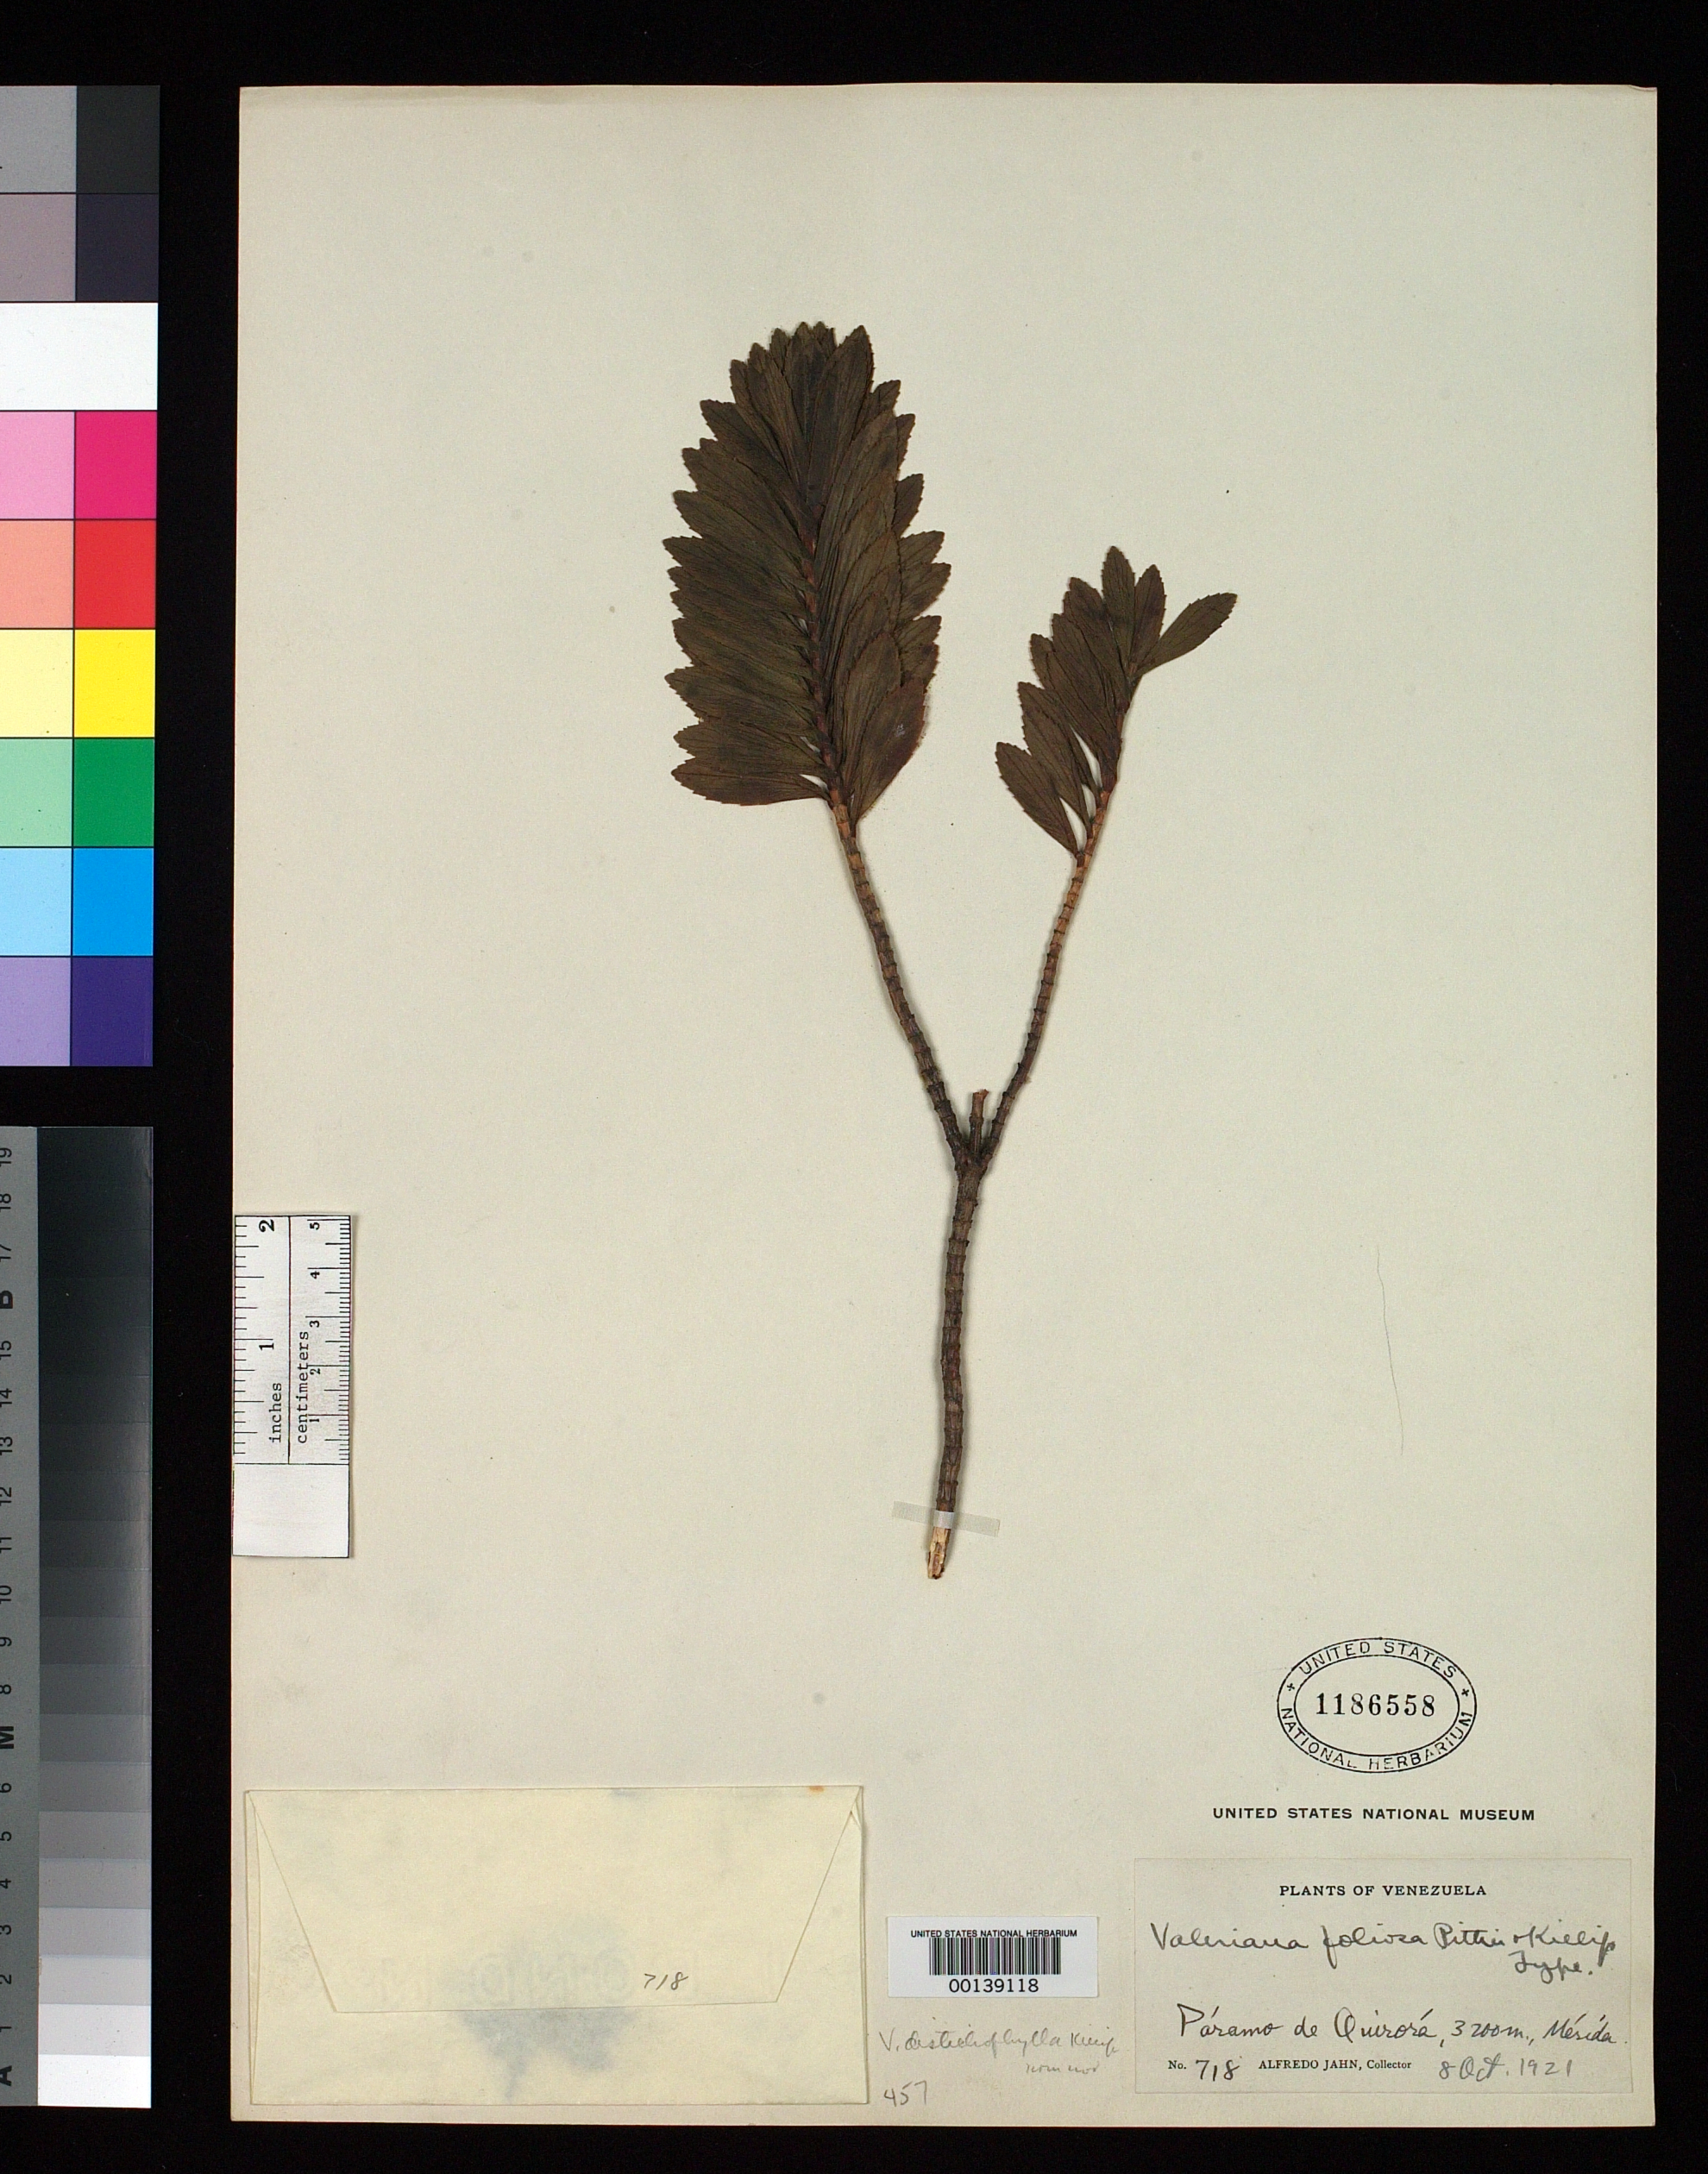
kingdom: Plantae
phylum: Tracheophyta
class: Magnoliopsida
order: Dipsacales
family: Caprifoliaceae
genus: Valeriana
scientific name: Valeriana foliosa Pittier & Killip, nom. illeg.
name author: Pittier & Killip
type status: Holotype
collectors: A. Jahn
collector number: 718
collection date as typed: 08 Oct 1921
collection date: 1921-10-08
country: Venezuela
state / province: Mérida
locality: Paramo de Quirora.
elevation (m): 3200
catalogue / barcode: US 1186558